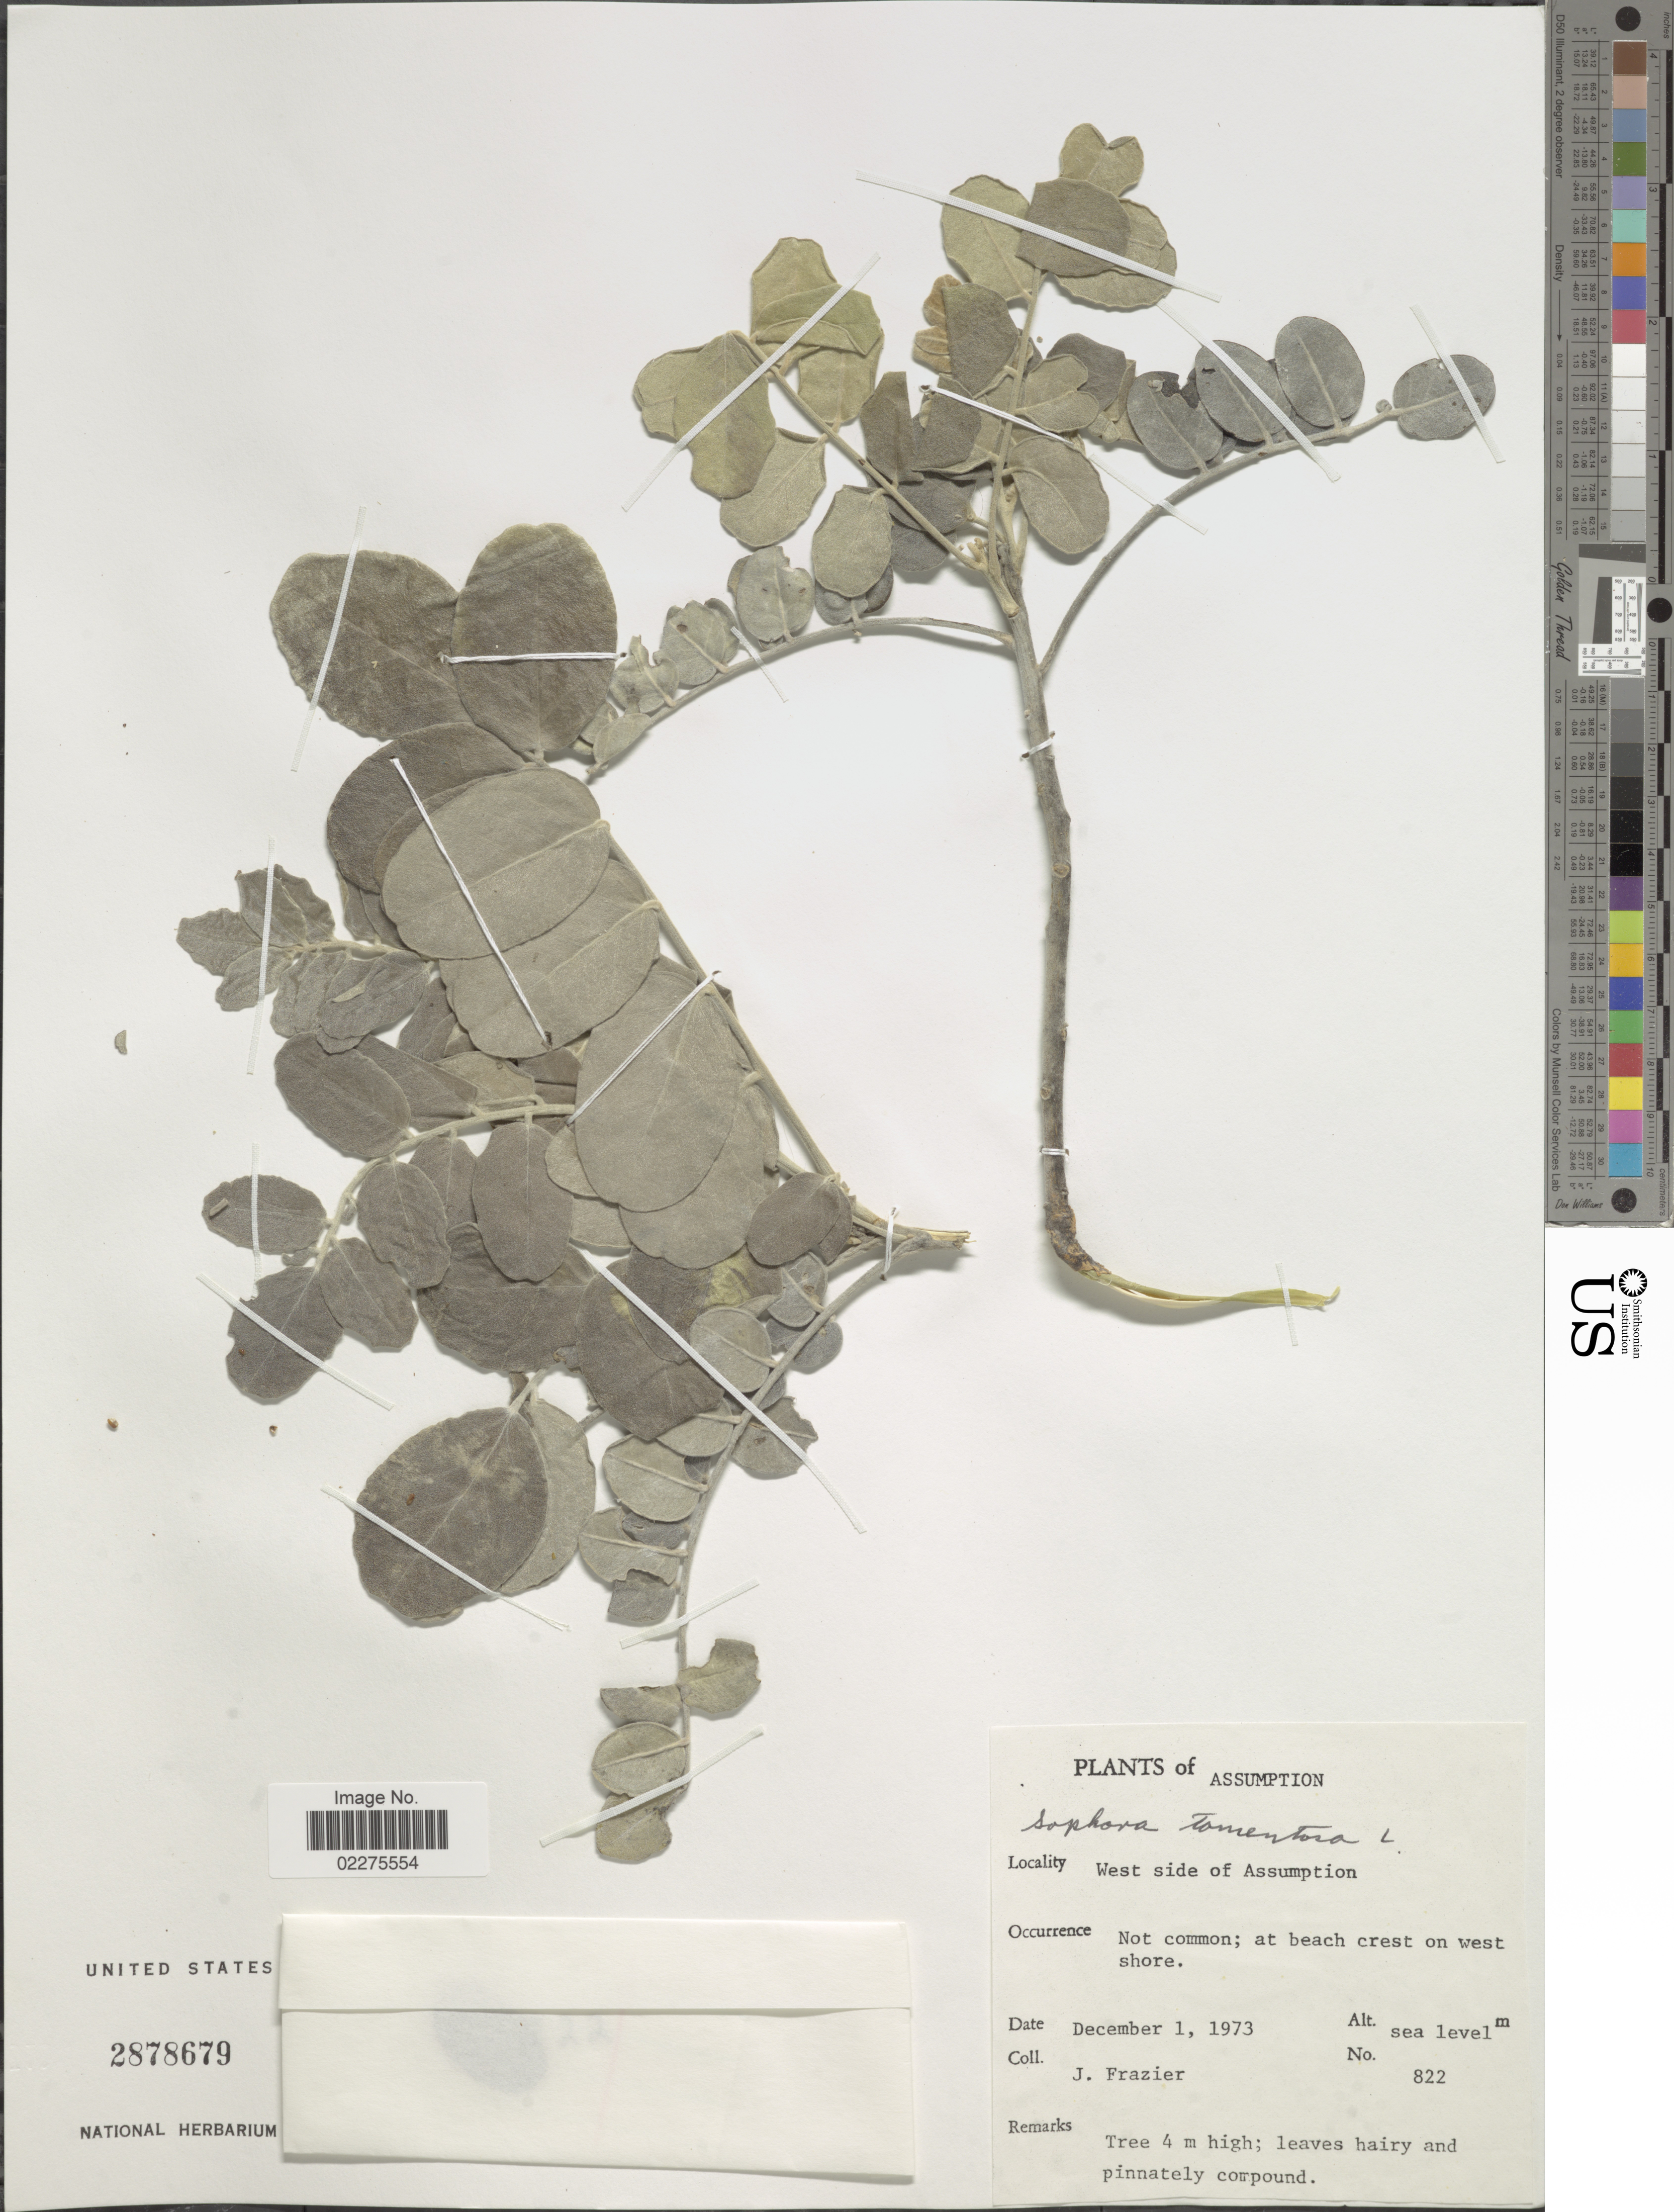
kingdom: Plantae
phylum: Tracheophyta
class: Magnoliopsida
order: Fabales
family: Fabaceae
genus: Sophora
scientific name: Sophora tomentosa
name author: L.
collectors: J. Frazier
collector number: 822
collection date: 1973-12-01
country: Seychelles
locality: Assumption. West side of Assumption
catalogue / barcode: US 2878679